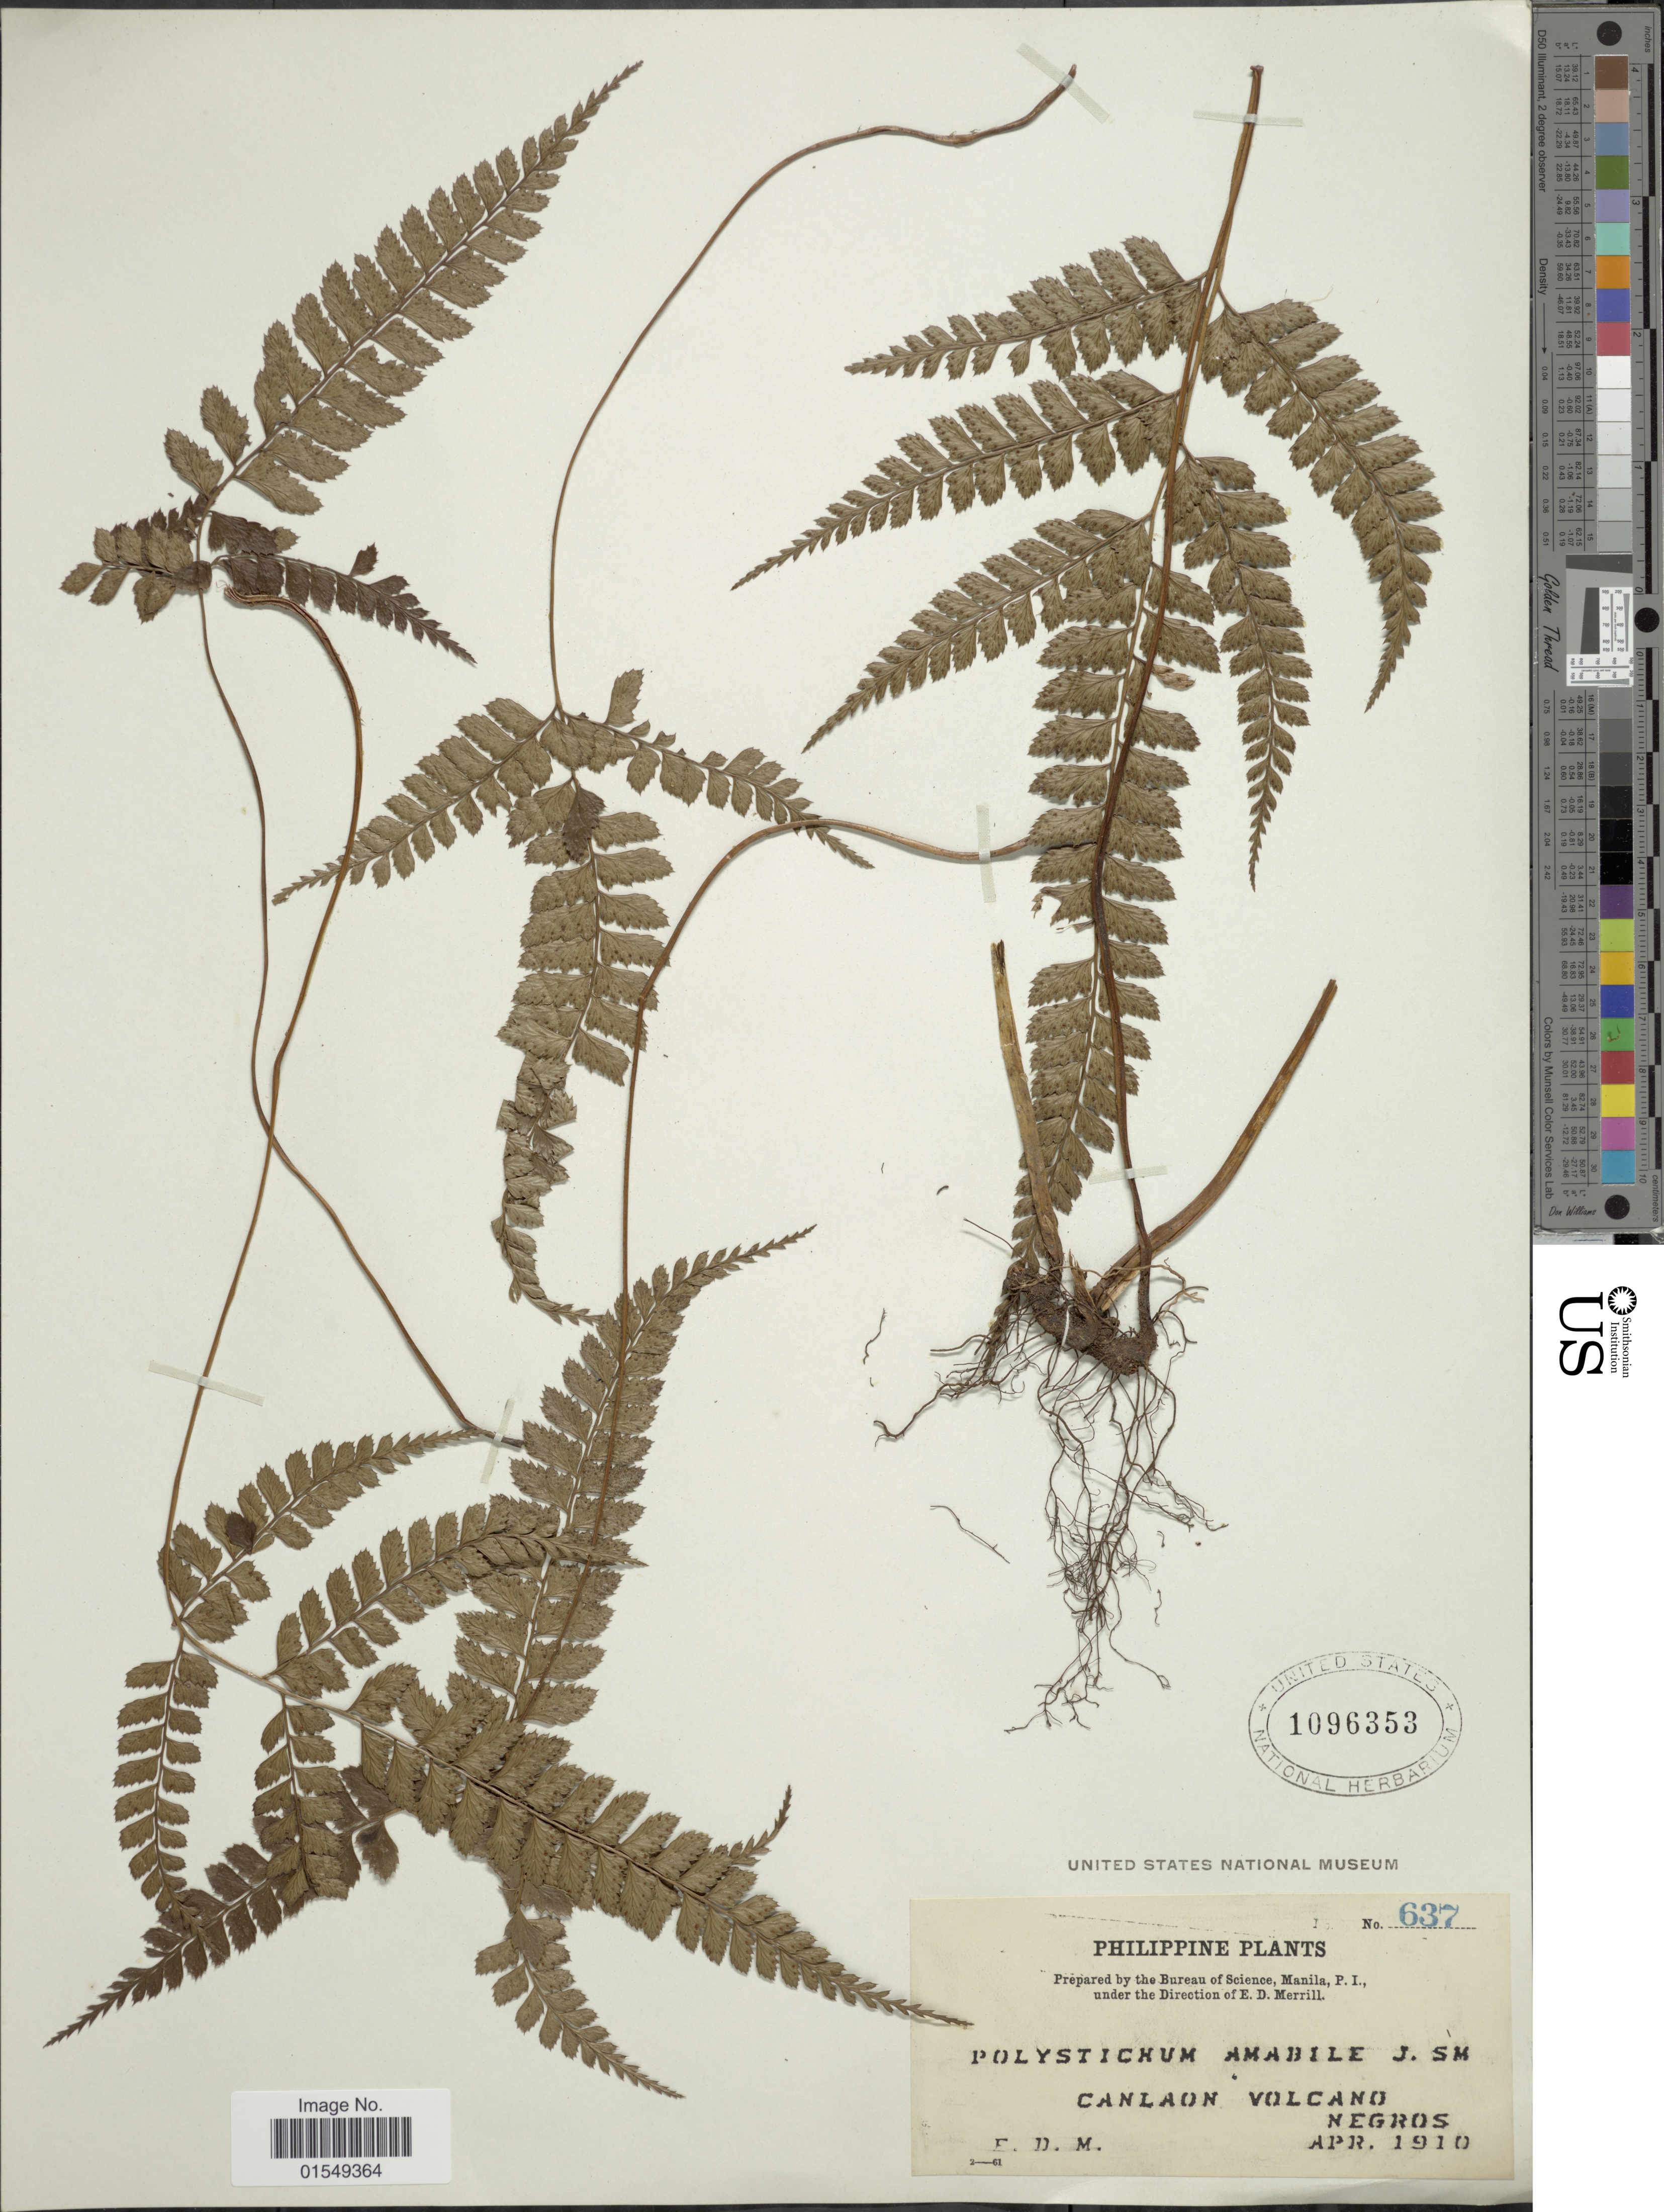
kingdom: Plantae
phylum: Tracheophyta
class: Polypodiopsida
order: Polypodiales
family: Dryopteridaceae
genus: Arachniodes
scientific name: Arachniodes amabilis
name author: (Blume) Tindale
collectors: E. D. Merrill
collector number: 637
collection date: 1910-04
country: Philippines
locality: Canlaon Volcano, Negros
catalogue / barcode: US 1096353